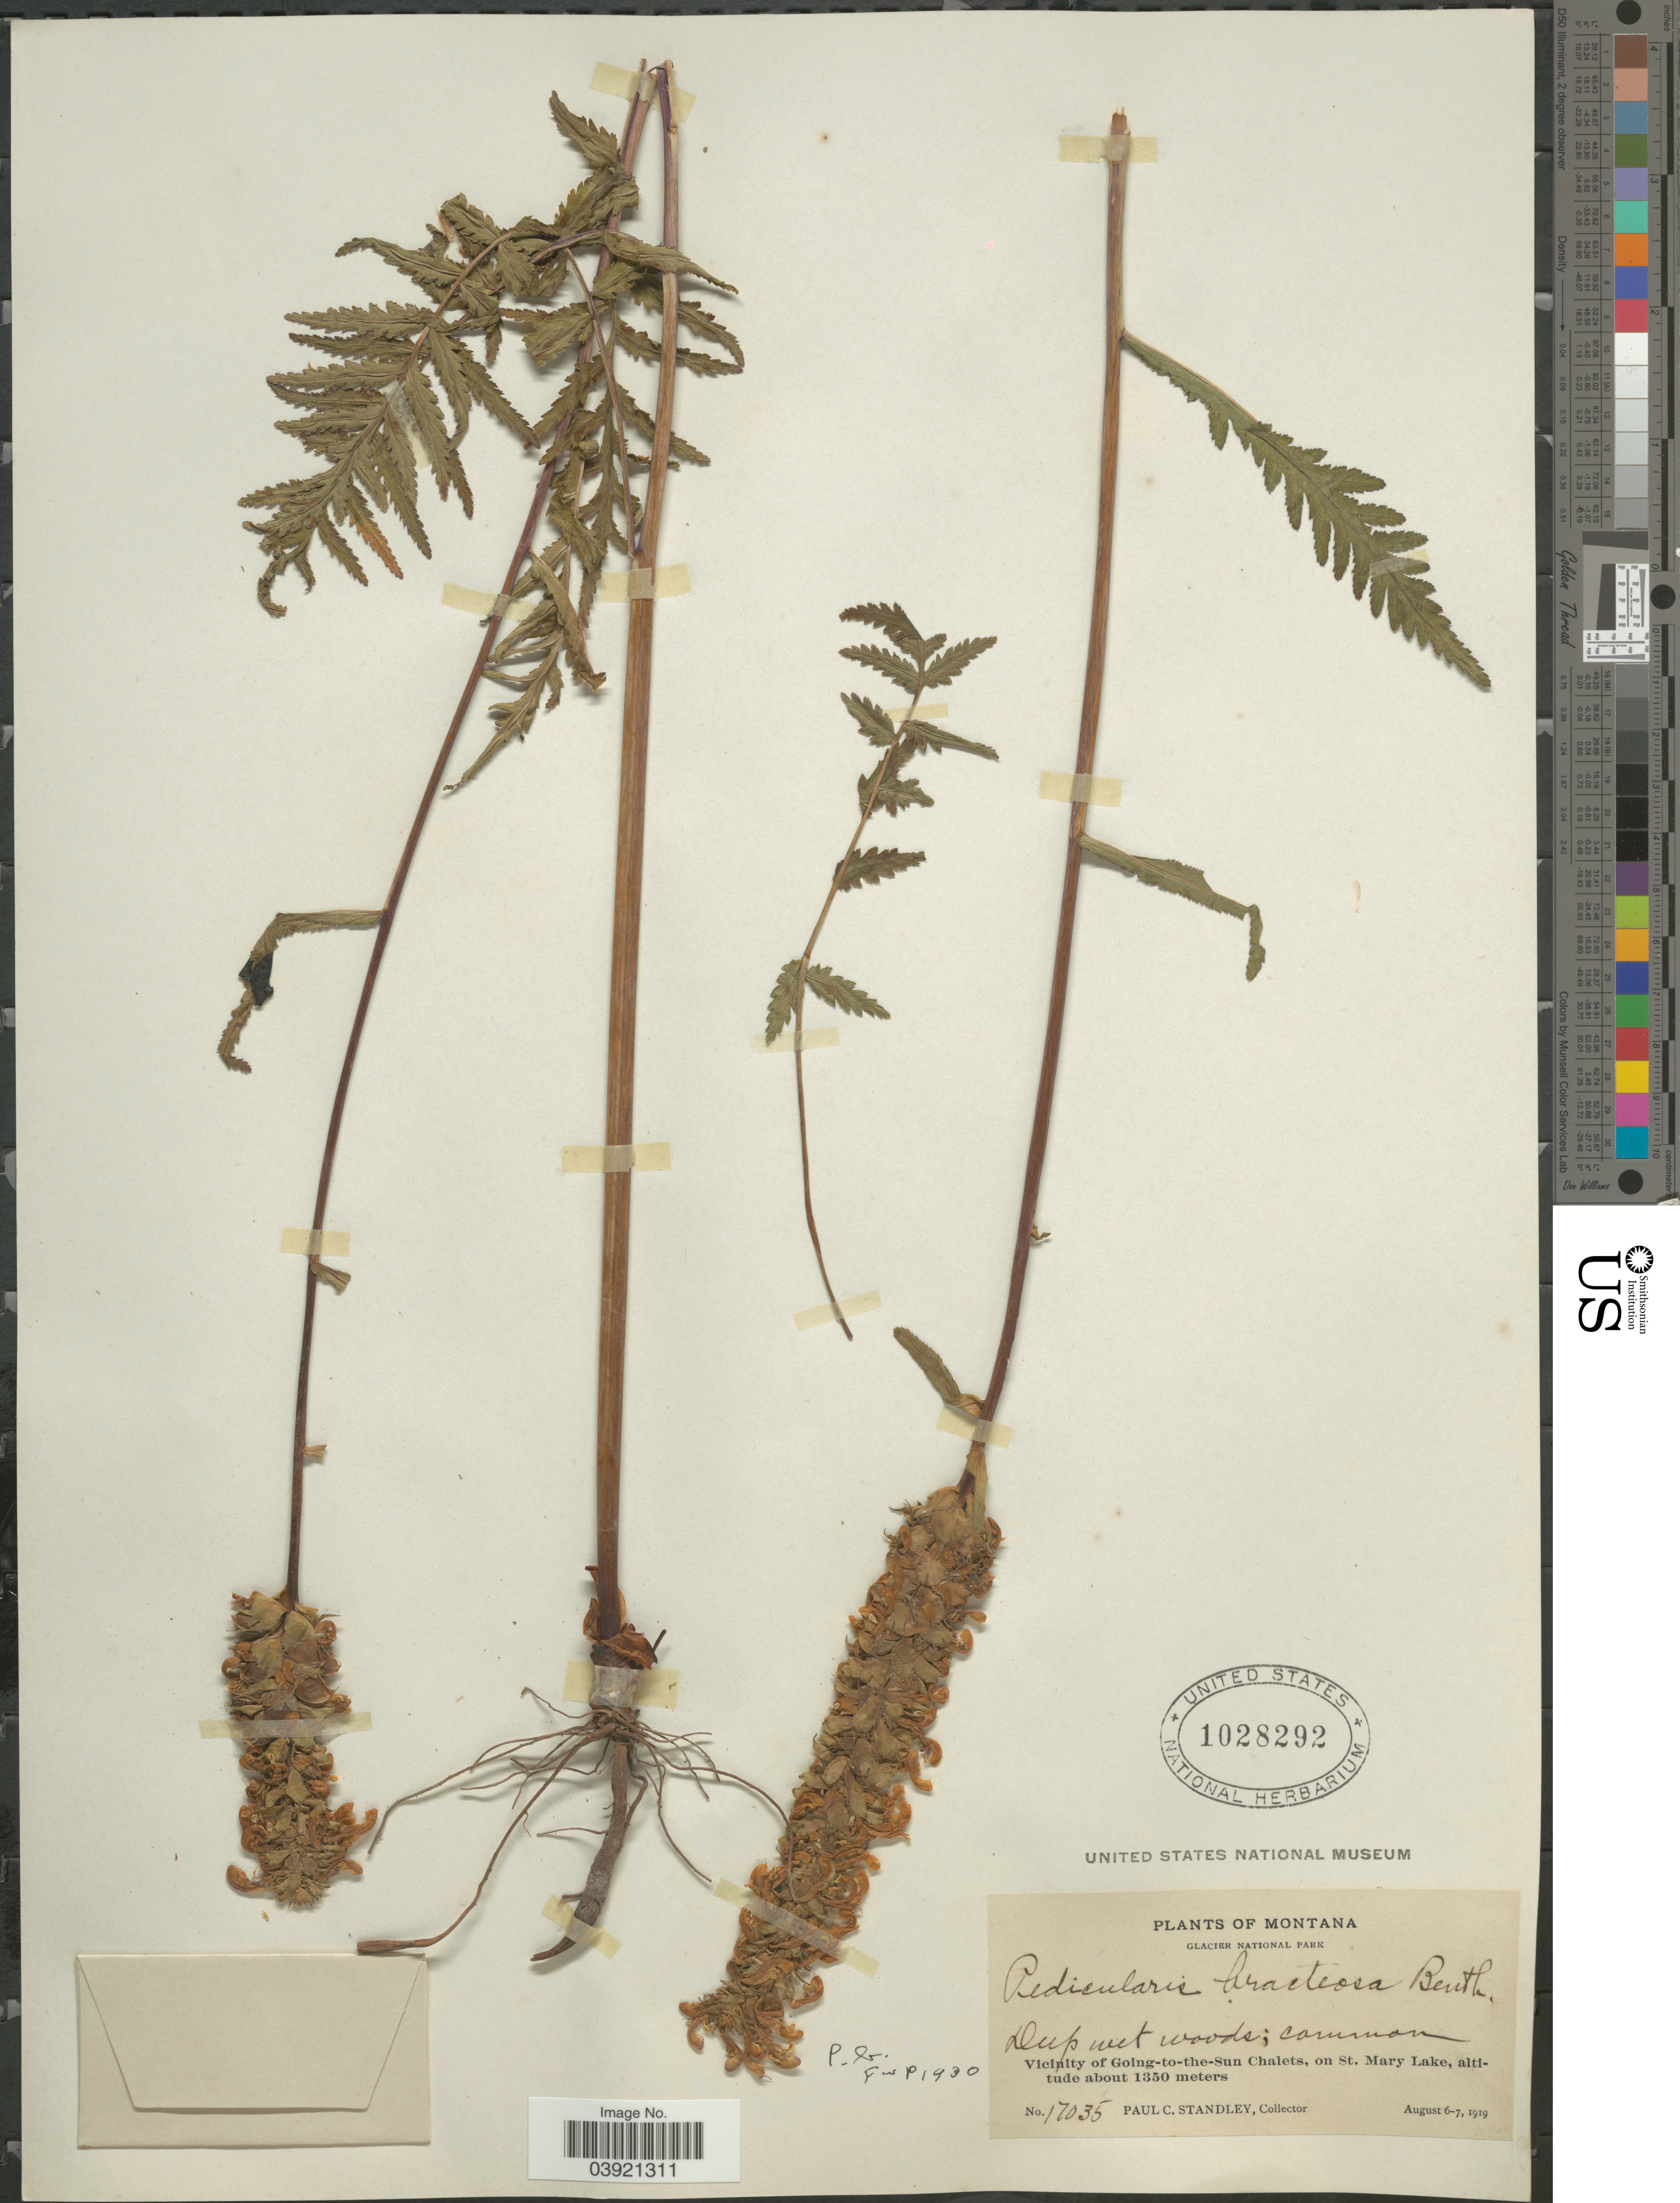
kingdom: Plantae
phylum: Tracheophyta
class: Magnoliopsida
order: Lamiales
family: Orobanchaceae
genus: Pedicularis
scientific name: Pedicularis bracteosa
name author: Benth.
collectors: P. C. Standley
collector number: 17035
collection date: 1919-08-06/1919-08-07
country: United States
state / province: Montana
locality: Glacier National Park. Vicinity of Going-to-the-Sun Chalets, on St. Mary Lake.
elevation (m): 1350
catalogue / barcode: US 1028292